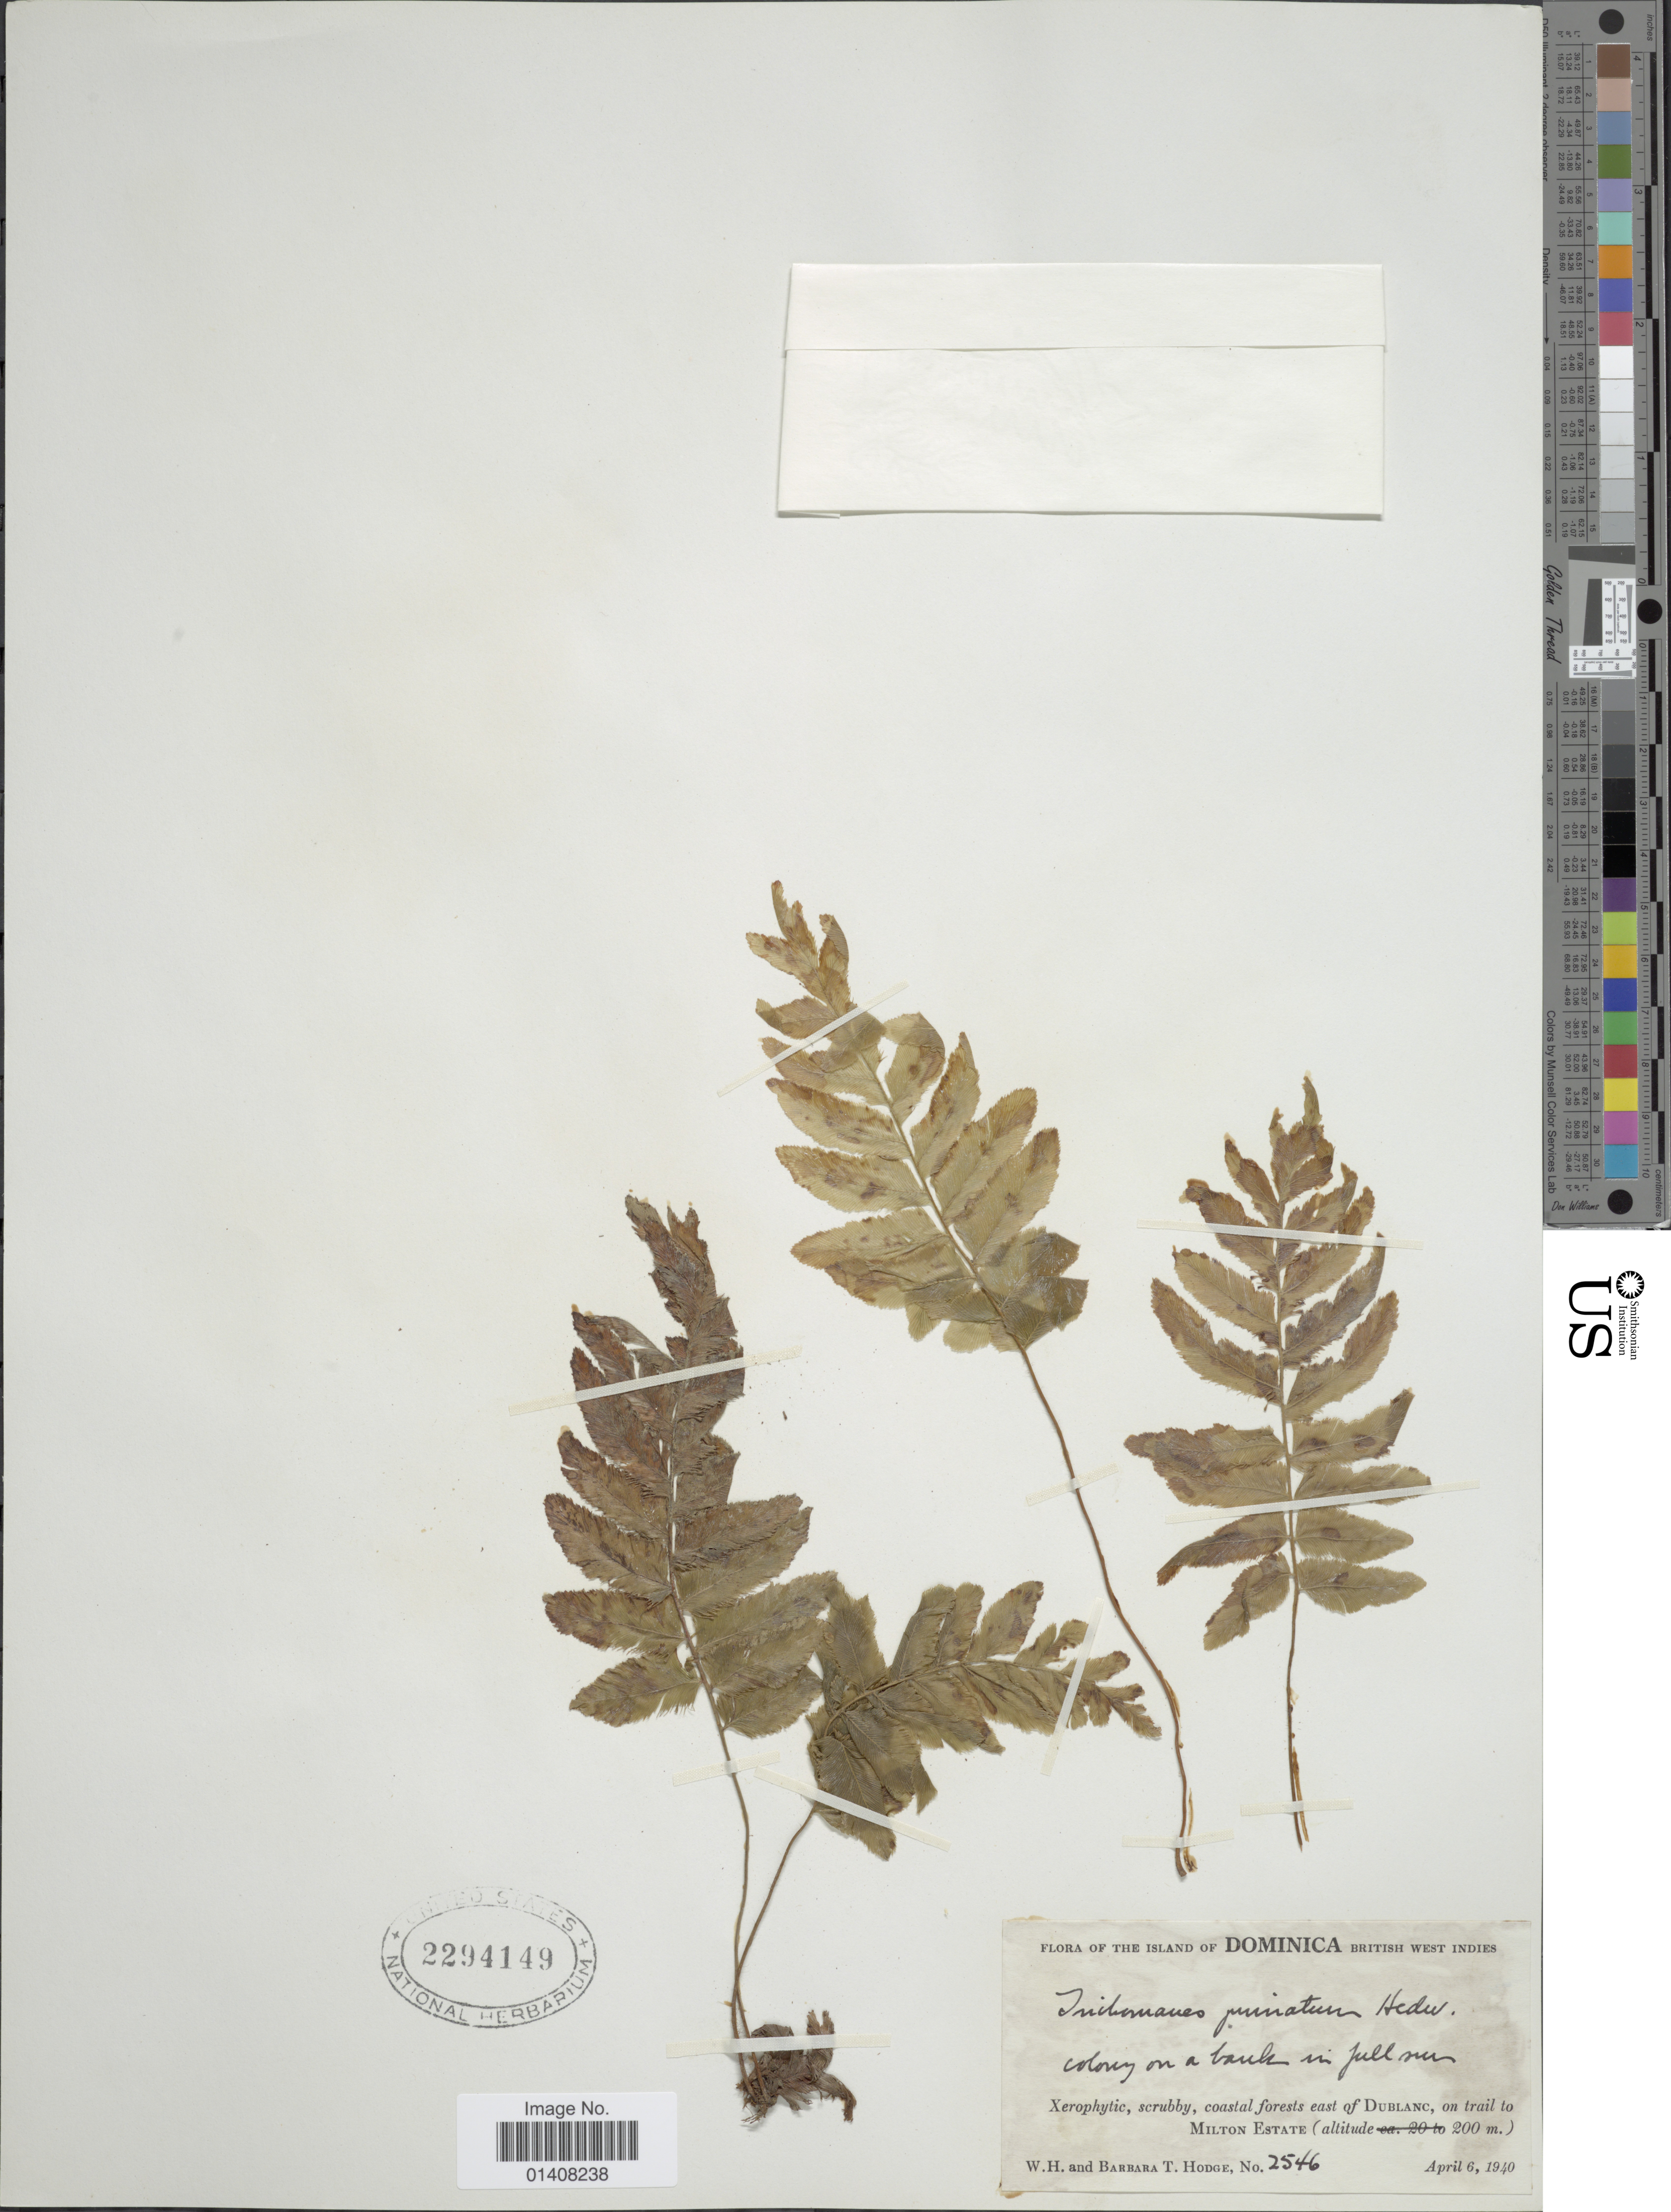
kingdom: Plantae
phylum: Tracheophyta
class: Polypodiopsida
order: Hymenophyllales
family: Hymenophyllaceae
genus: Trichomanes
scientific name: Trichomanes pinnatum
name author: Hedw.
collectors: W. Hodge & B. Hodge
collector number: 2546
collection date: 1940-04-06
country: Dominica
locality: Island of Dominica,British West Indies, coastal forests east of Dublanc, on trail to Milton Estate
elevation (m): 200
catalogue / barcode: US 2294149